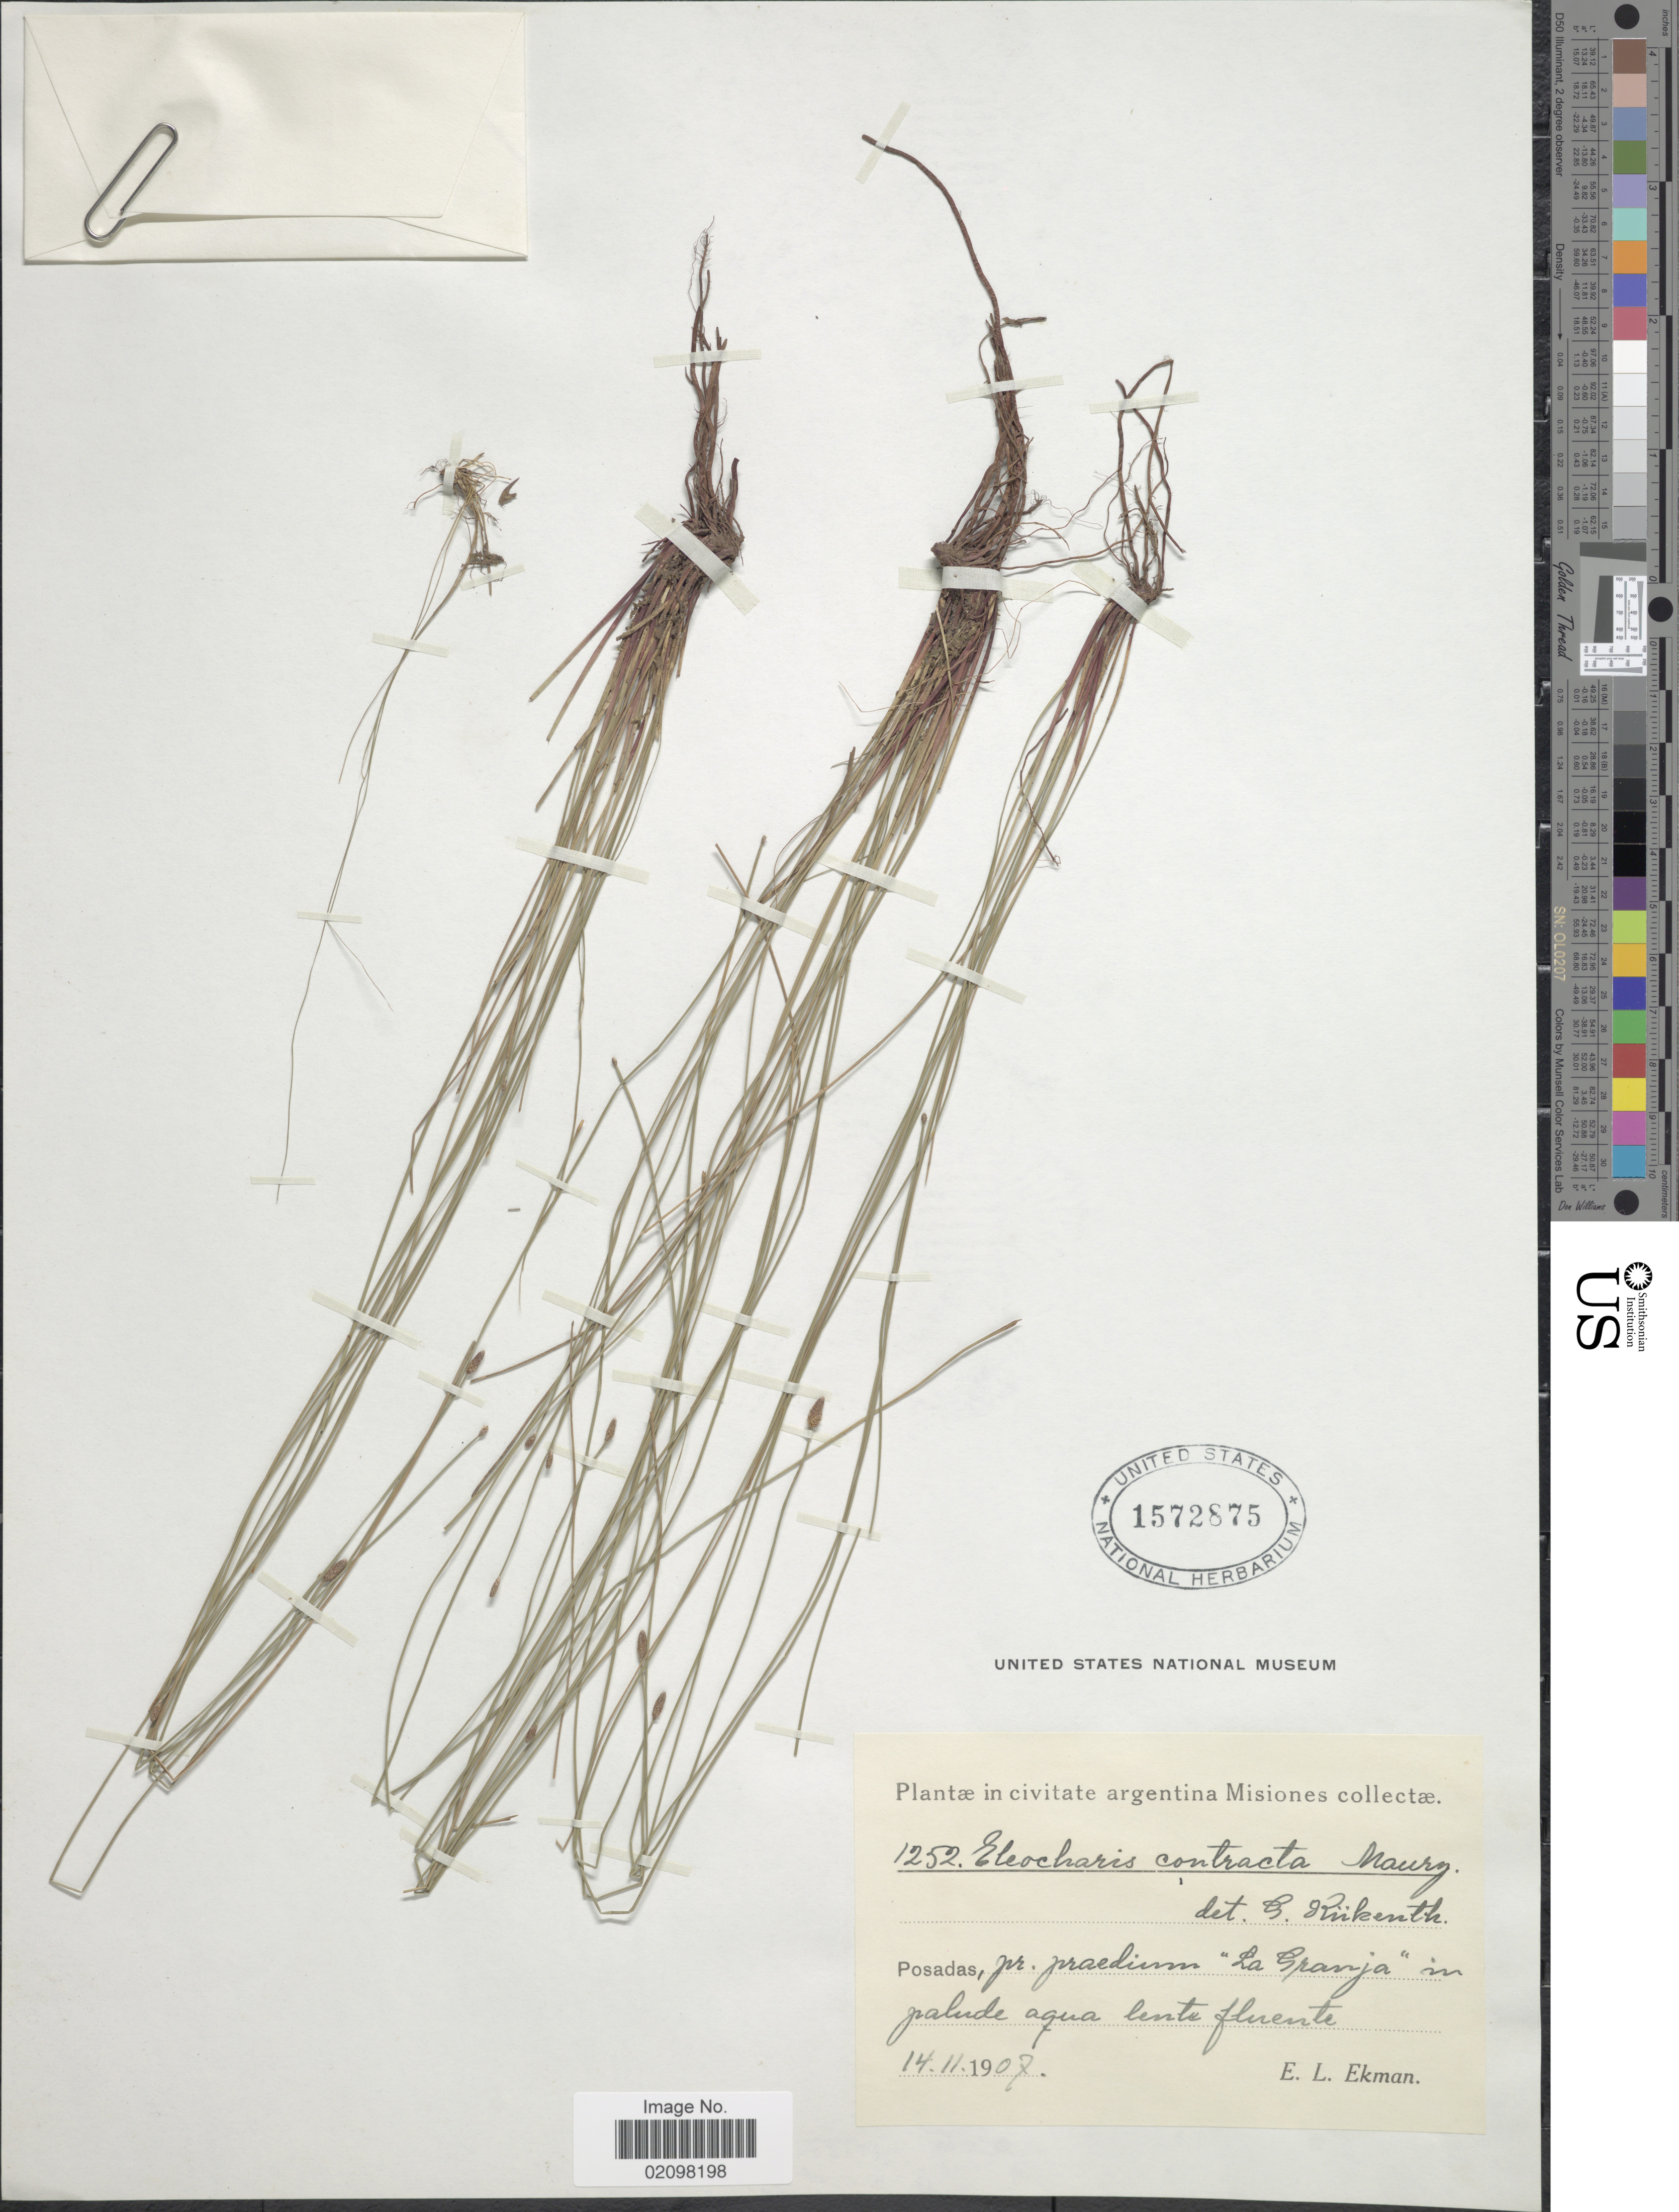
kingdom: Plantae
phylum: Tracheophyta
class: Liliopsida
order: Poales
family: Cyperaceae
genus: Eleocharis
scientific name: Eleocharis contracta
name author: Maury ex Micheli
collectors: E. L. Ekman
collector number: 1252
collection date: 1907-11-14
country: Argentina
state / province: Misiones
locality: Posadas, pr. praedium "La Granja"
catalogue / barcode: US 1572875